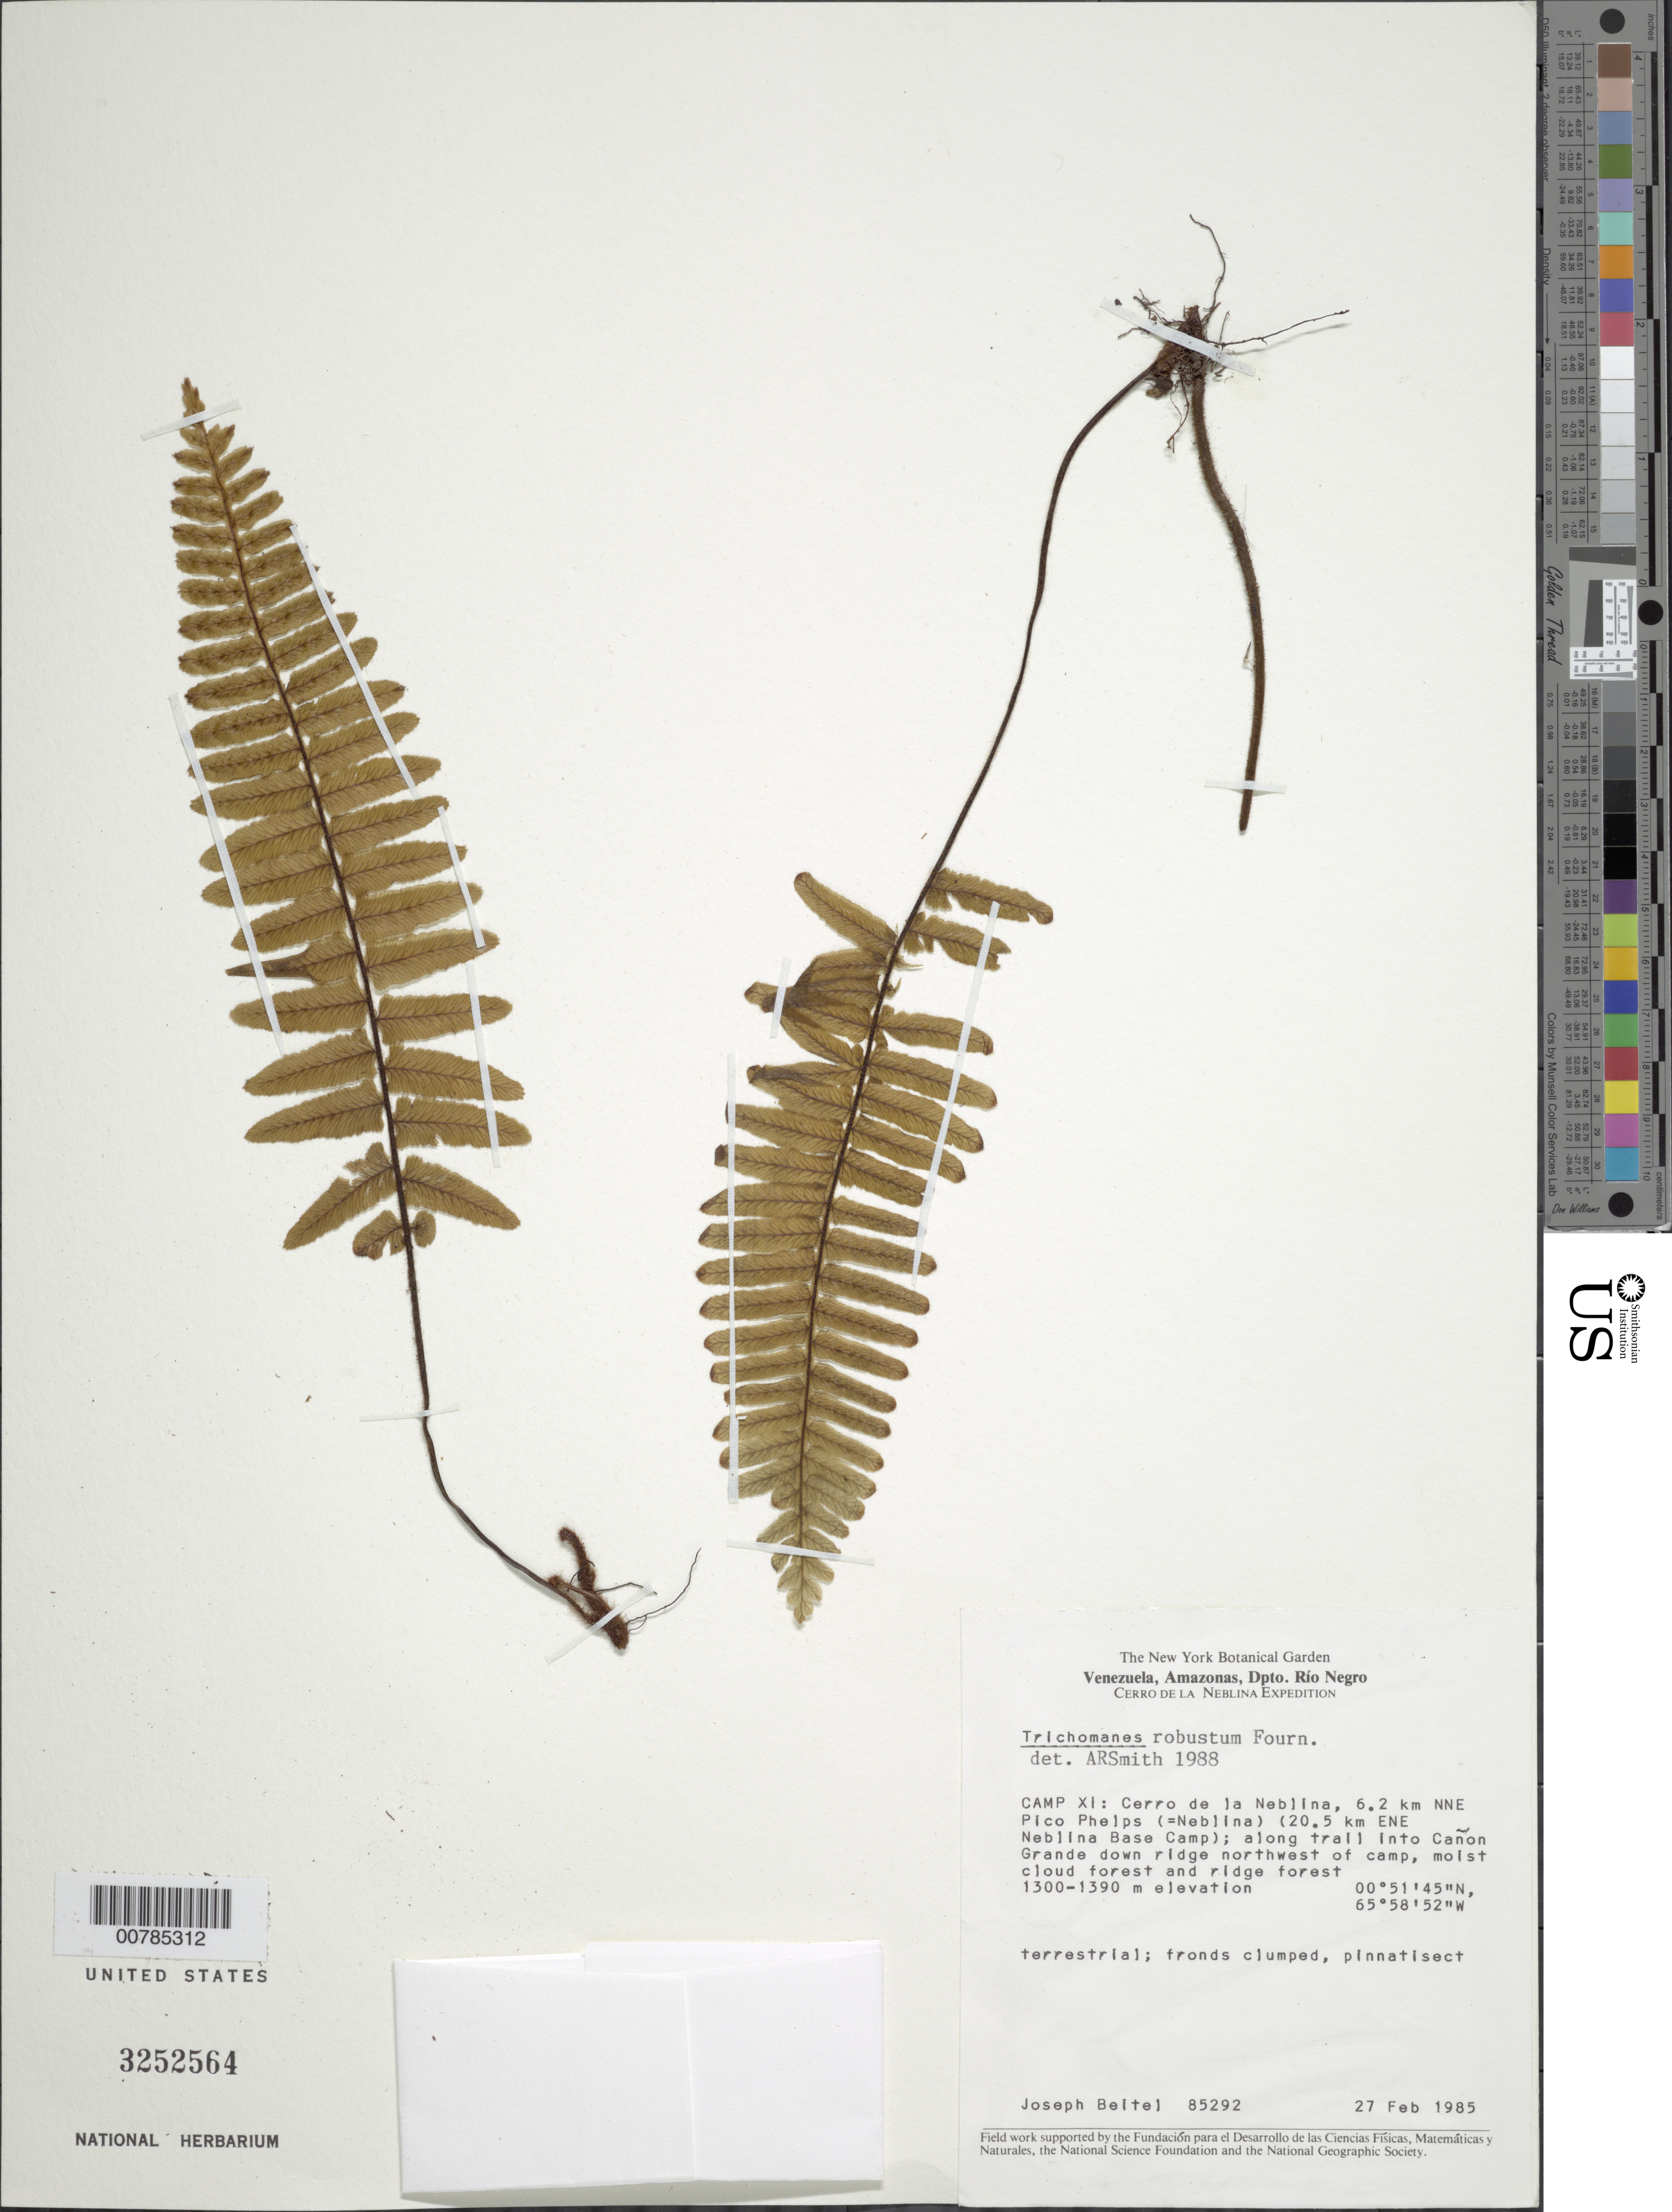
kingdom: Plantae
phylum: Tracheophyta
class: Polypodiopsida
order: Hymenophyllales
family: Hymenophyllaceae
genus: Trichomanes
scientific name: Trichomanes robustum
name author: E. Fourn.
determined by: Smith, Alan R., (UC)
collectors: J. M. Beitel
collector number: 85292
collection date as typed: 27-Feb-85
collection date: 1985-02-27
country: Venezuela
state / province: Amazonas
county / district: Río Negro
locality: Cerro de la Neblina, Camp XI, 6.2 km NNE Pico Phelps (= Neblina) (20.5 km ENE Neblina Base Camp), along stream (Caño Beiltel) S of camp, running between plateau of camp and steep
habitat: Ridge NW of camp, moist cloud forest an dridge forest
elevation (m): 1300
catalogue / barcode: US 3252564